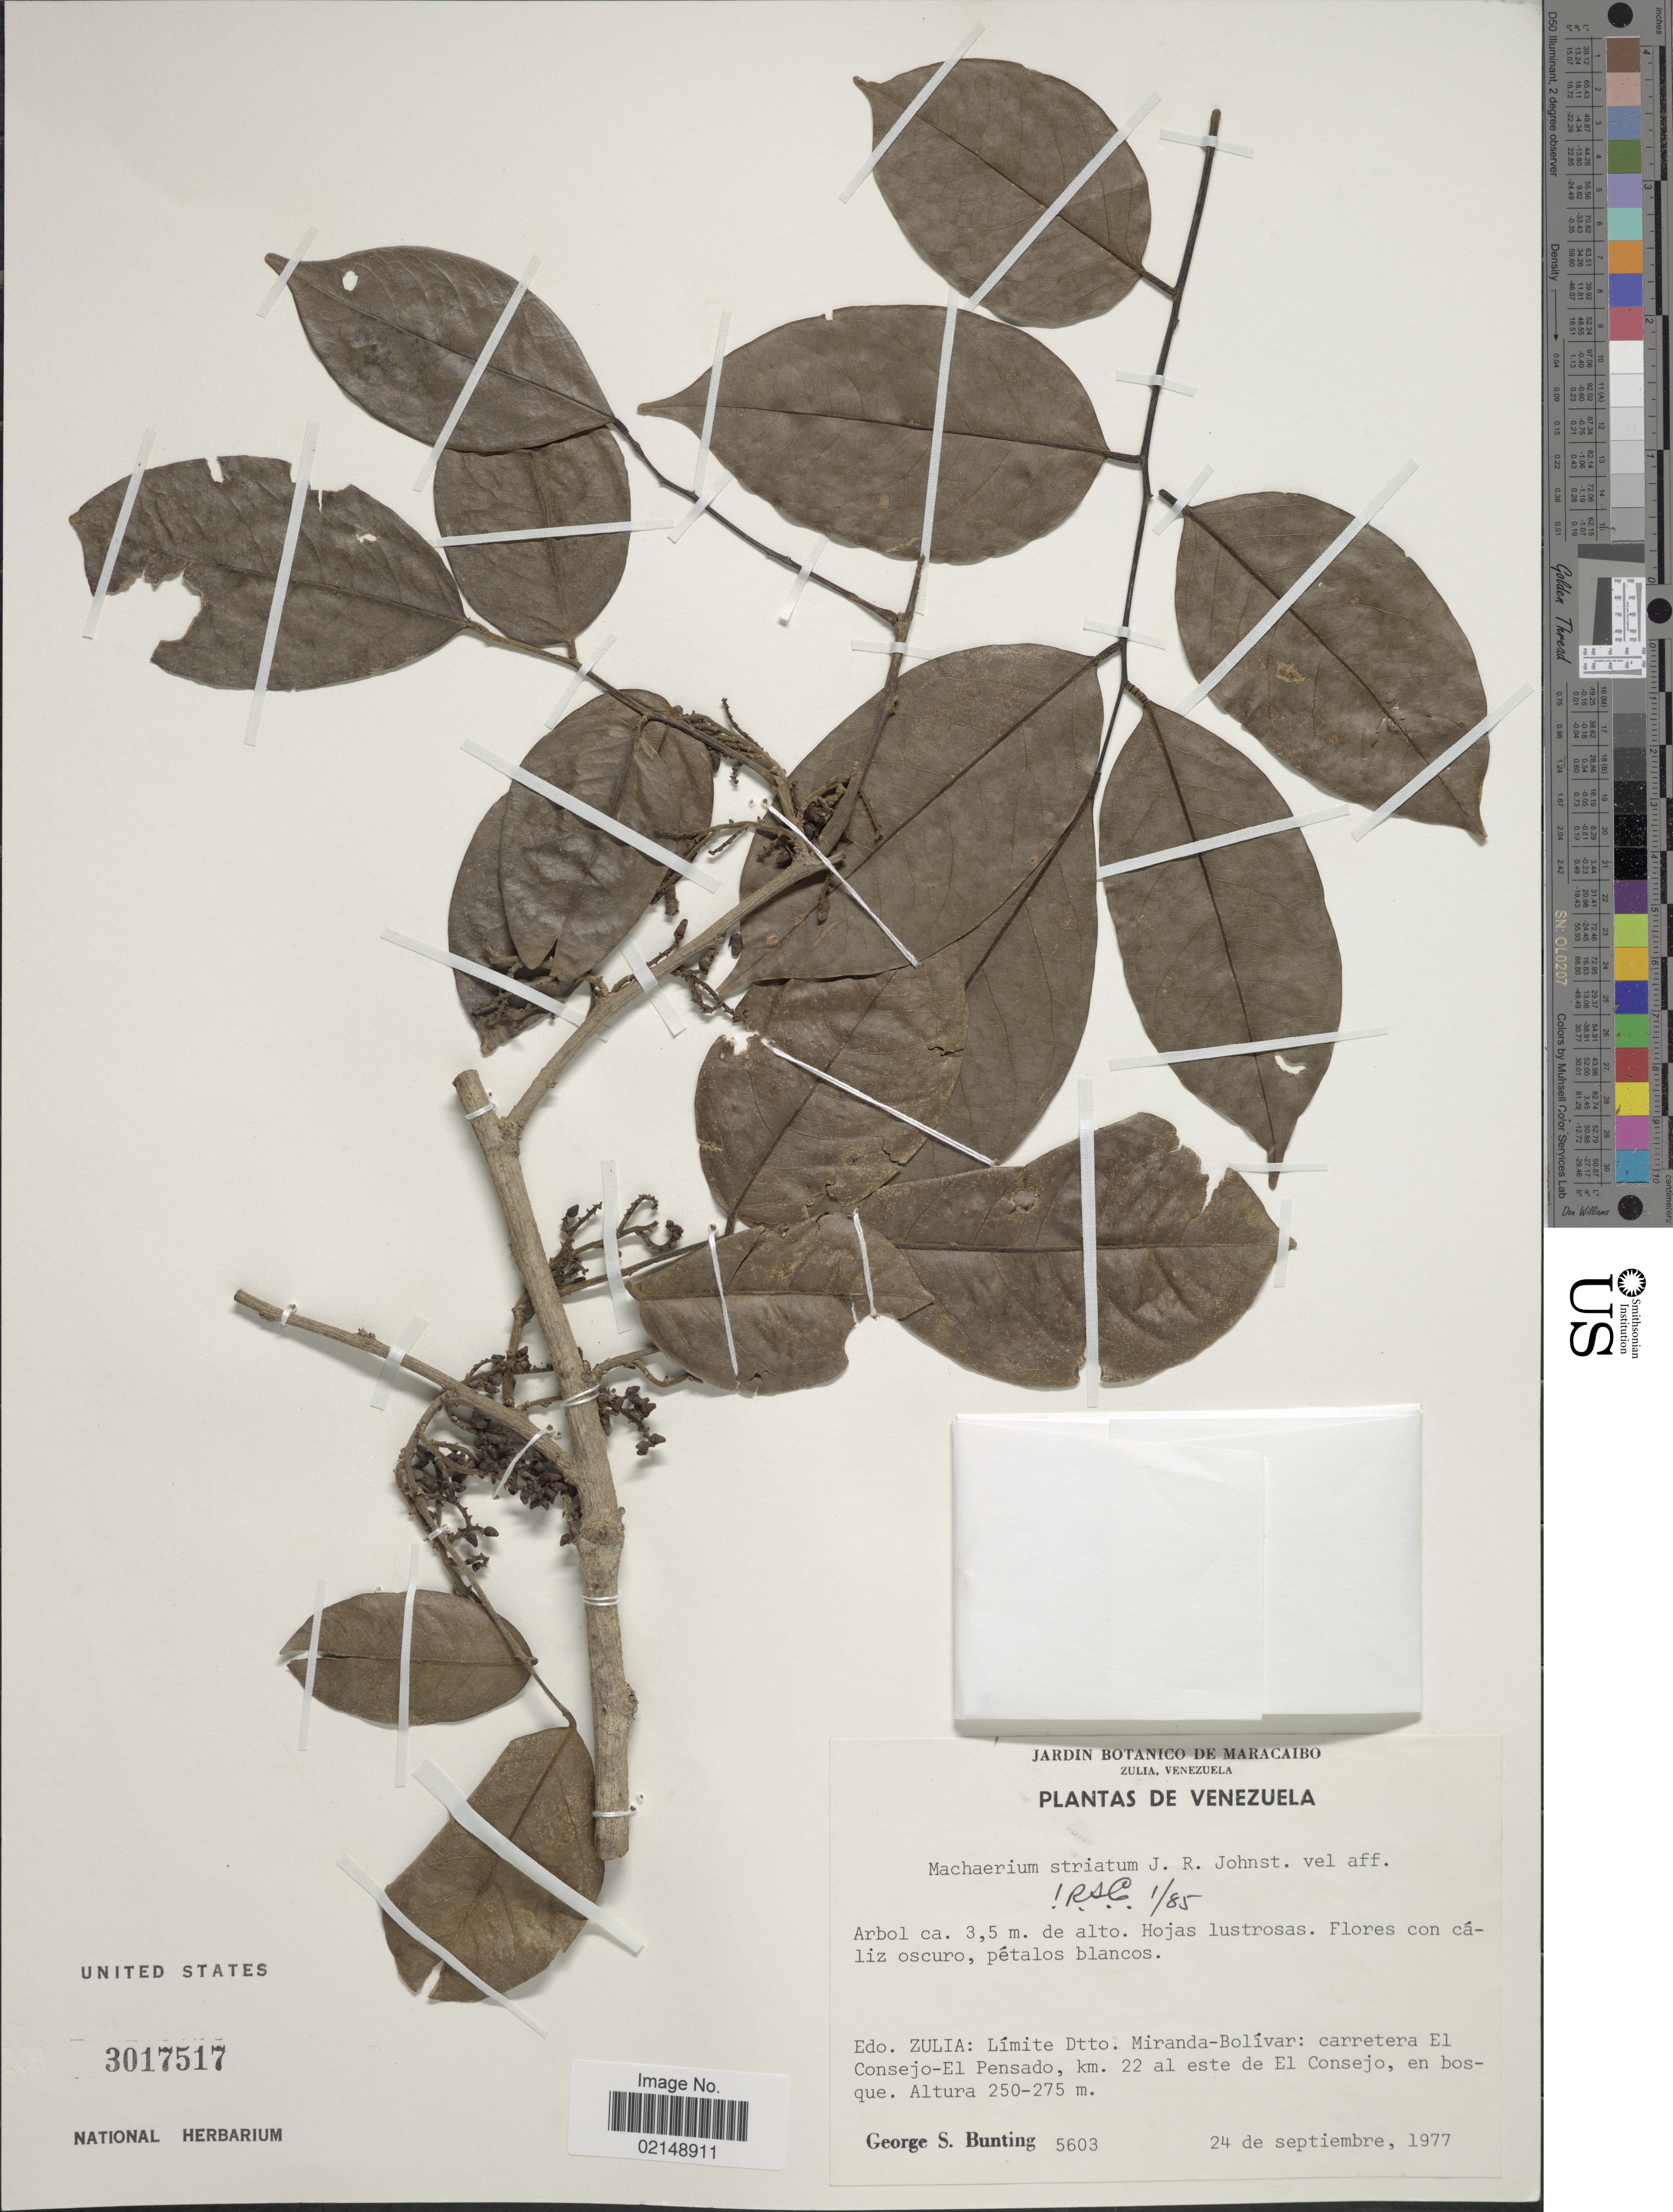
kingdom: Plantae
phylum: Tracheophyta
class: Magnoliopsida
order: Fabales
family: Fabaceae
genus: Machaerium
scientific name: Machaerium guaremalense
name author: Pittier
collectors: G. S. Bunting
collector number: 5603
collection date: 1977-09-24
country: Venezuela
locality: Edo. Zulia: Limite Dtto. Miranda-Bolivar: carretera El Consejo-El Pensado, km. 22 al este de El Consejo, en bosque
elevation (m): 250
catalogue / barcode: US 3017517